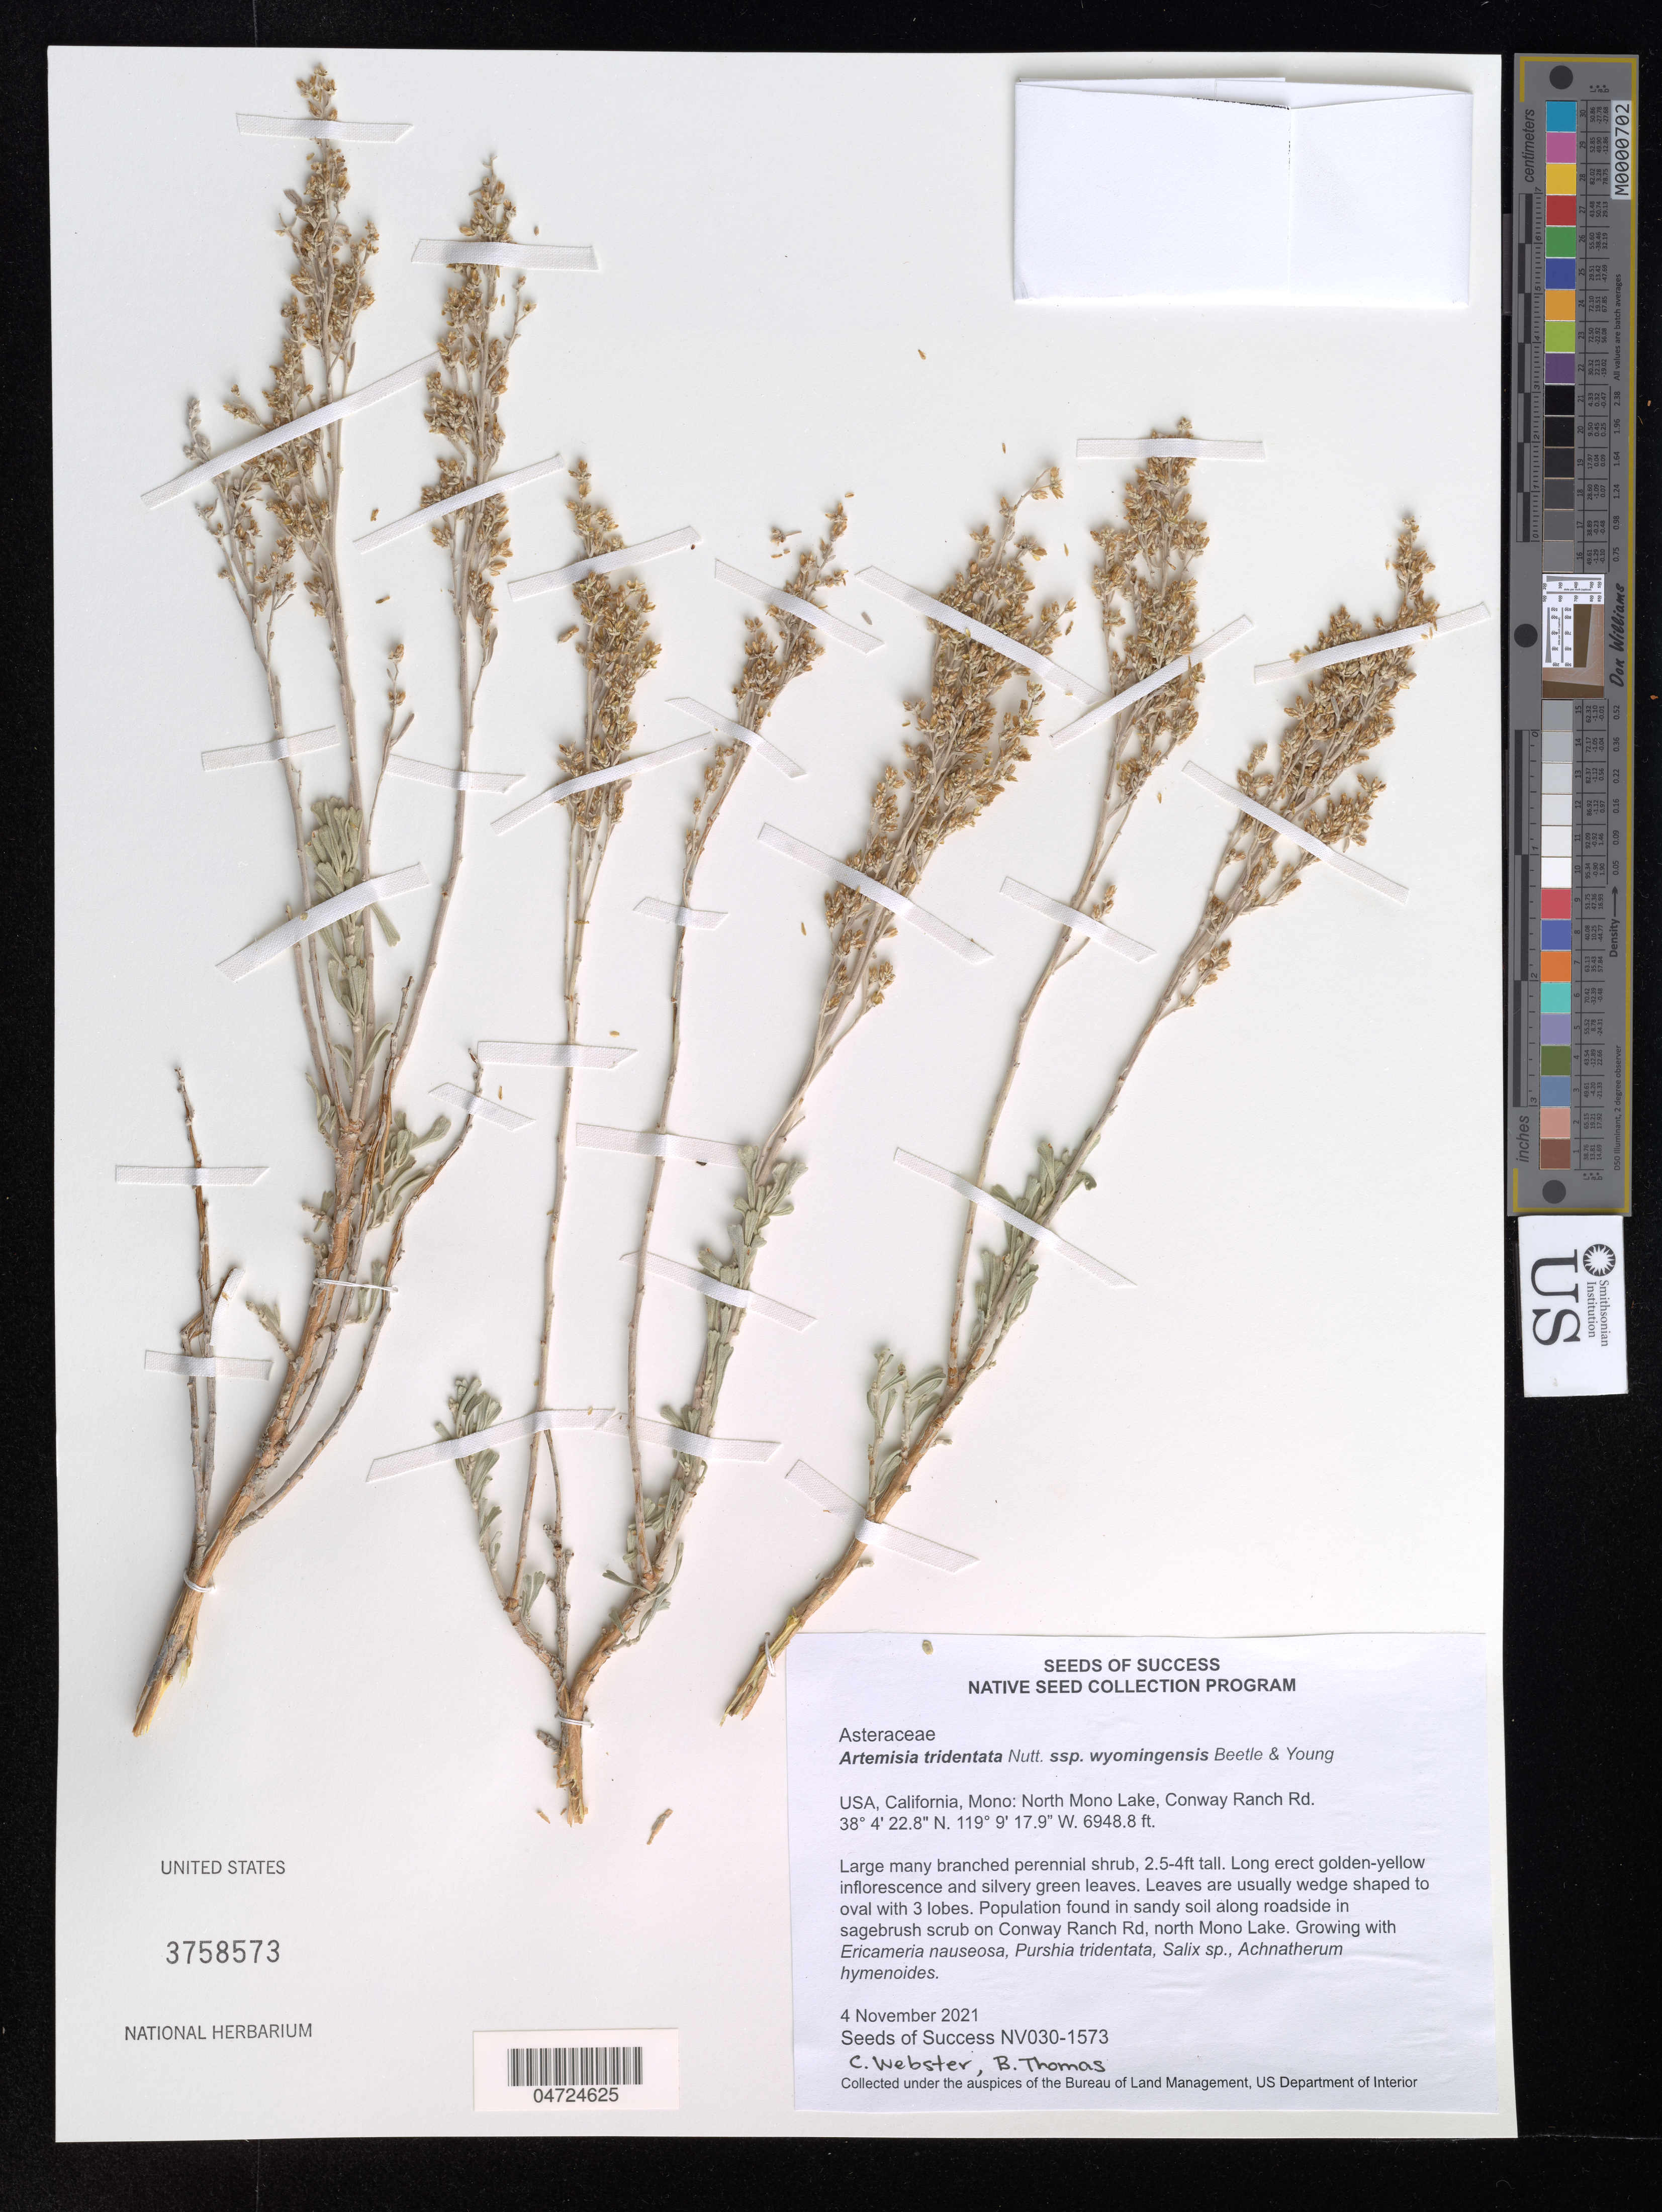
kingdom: Plantae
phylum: Tracheophyta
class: Magnoliopsida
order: Asterales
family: Asteraceae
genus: Artemisia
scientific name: Artemisia tridentata subsp. wyomingensis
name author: (Beetle & A.L. Young) S.L. Welsh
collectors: C. Webster & B. Thomas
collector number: NV030-1573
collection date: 2021-11-04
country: United States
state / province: California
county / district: Mono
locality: Mono: North Mono Lake, Conway Ranch Rd. Population found in sandy soil along roadside in sagebrush scrub on Conway Ranch Rd, north Mono Lake.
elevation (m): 2118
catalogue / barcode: US 3758573